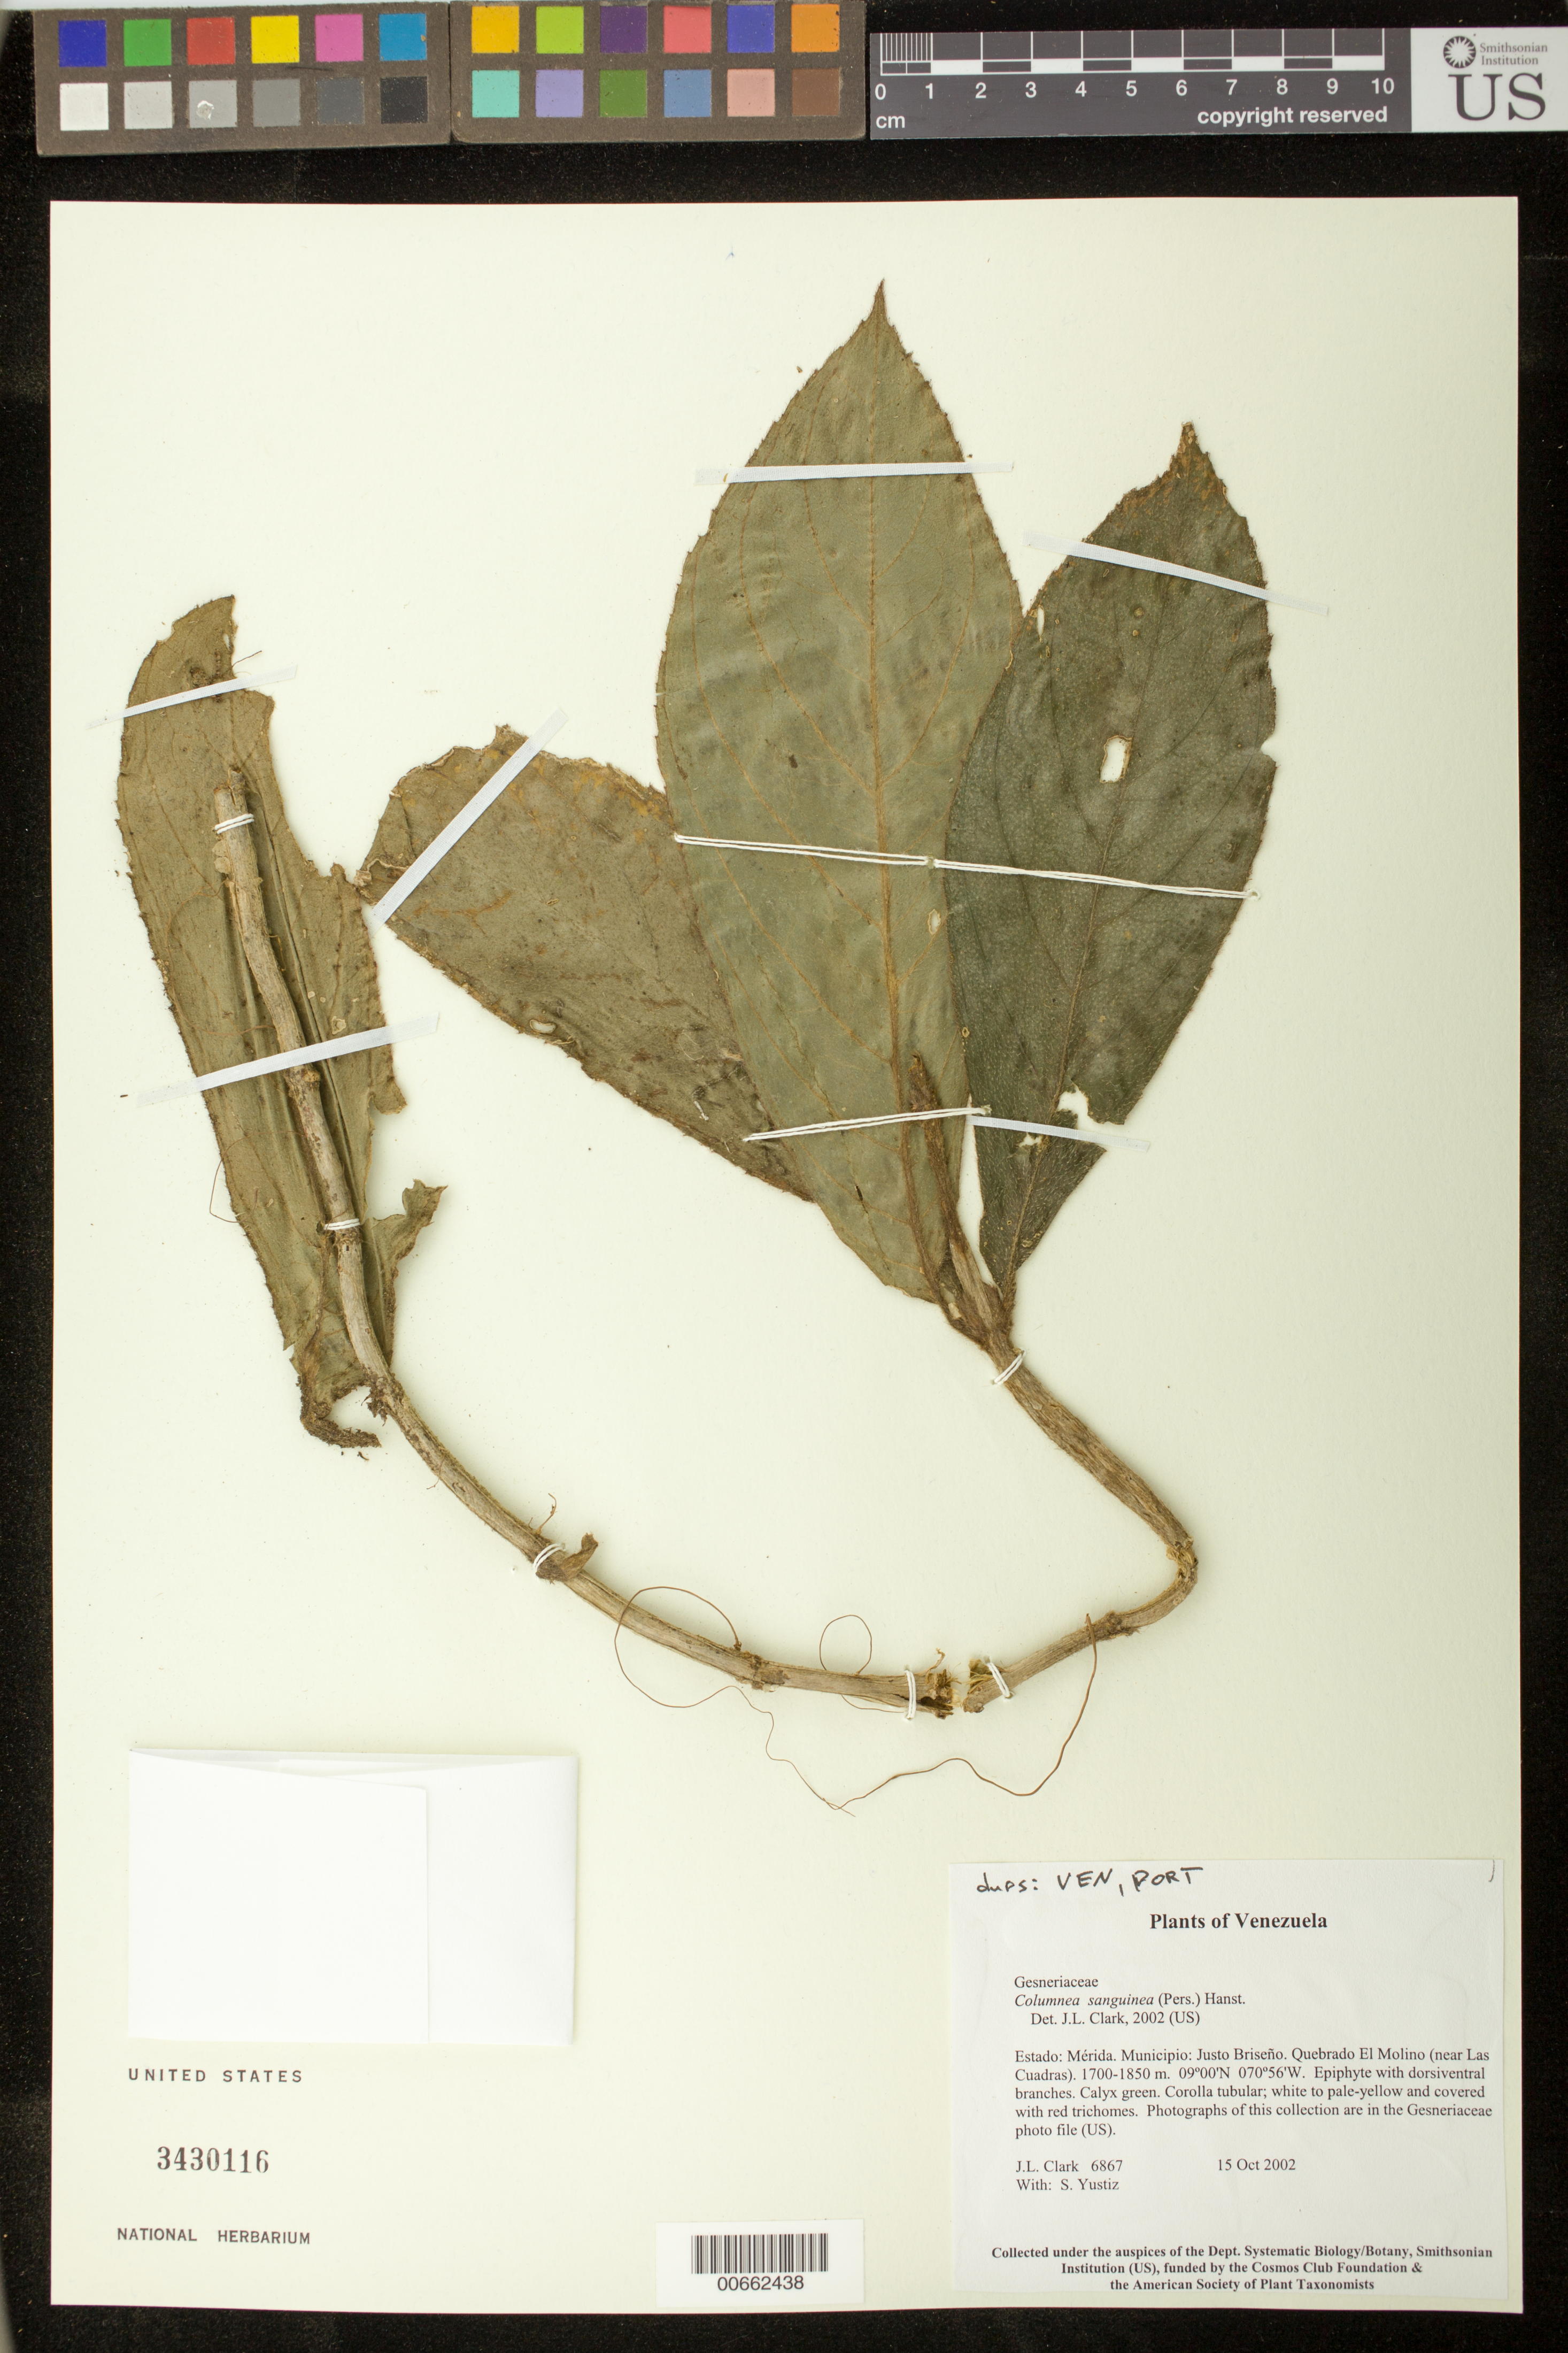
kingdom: Plantae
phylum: Tracheophyta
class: Magnoliopsida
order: Lamiales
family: Gesneriaceae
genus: Columnea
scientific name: Columnea sanguinea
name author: (Pers.) Hanst.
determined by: Clark, J. L., (SEL), The Marie Selby Botanical Garden (UNITED STATES)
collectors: J. L. Clark & S. Yustiz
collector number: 6867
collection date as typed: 15 Oct 2002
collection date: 2002-10-15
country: Venezuela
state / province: Mérida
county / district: Justo Briceño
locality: Justo Briseño: Quebrado El Molino (near Las Cuadras).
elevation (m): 1700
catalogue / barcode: US 3430116